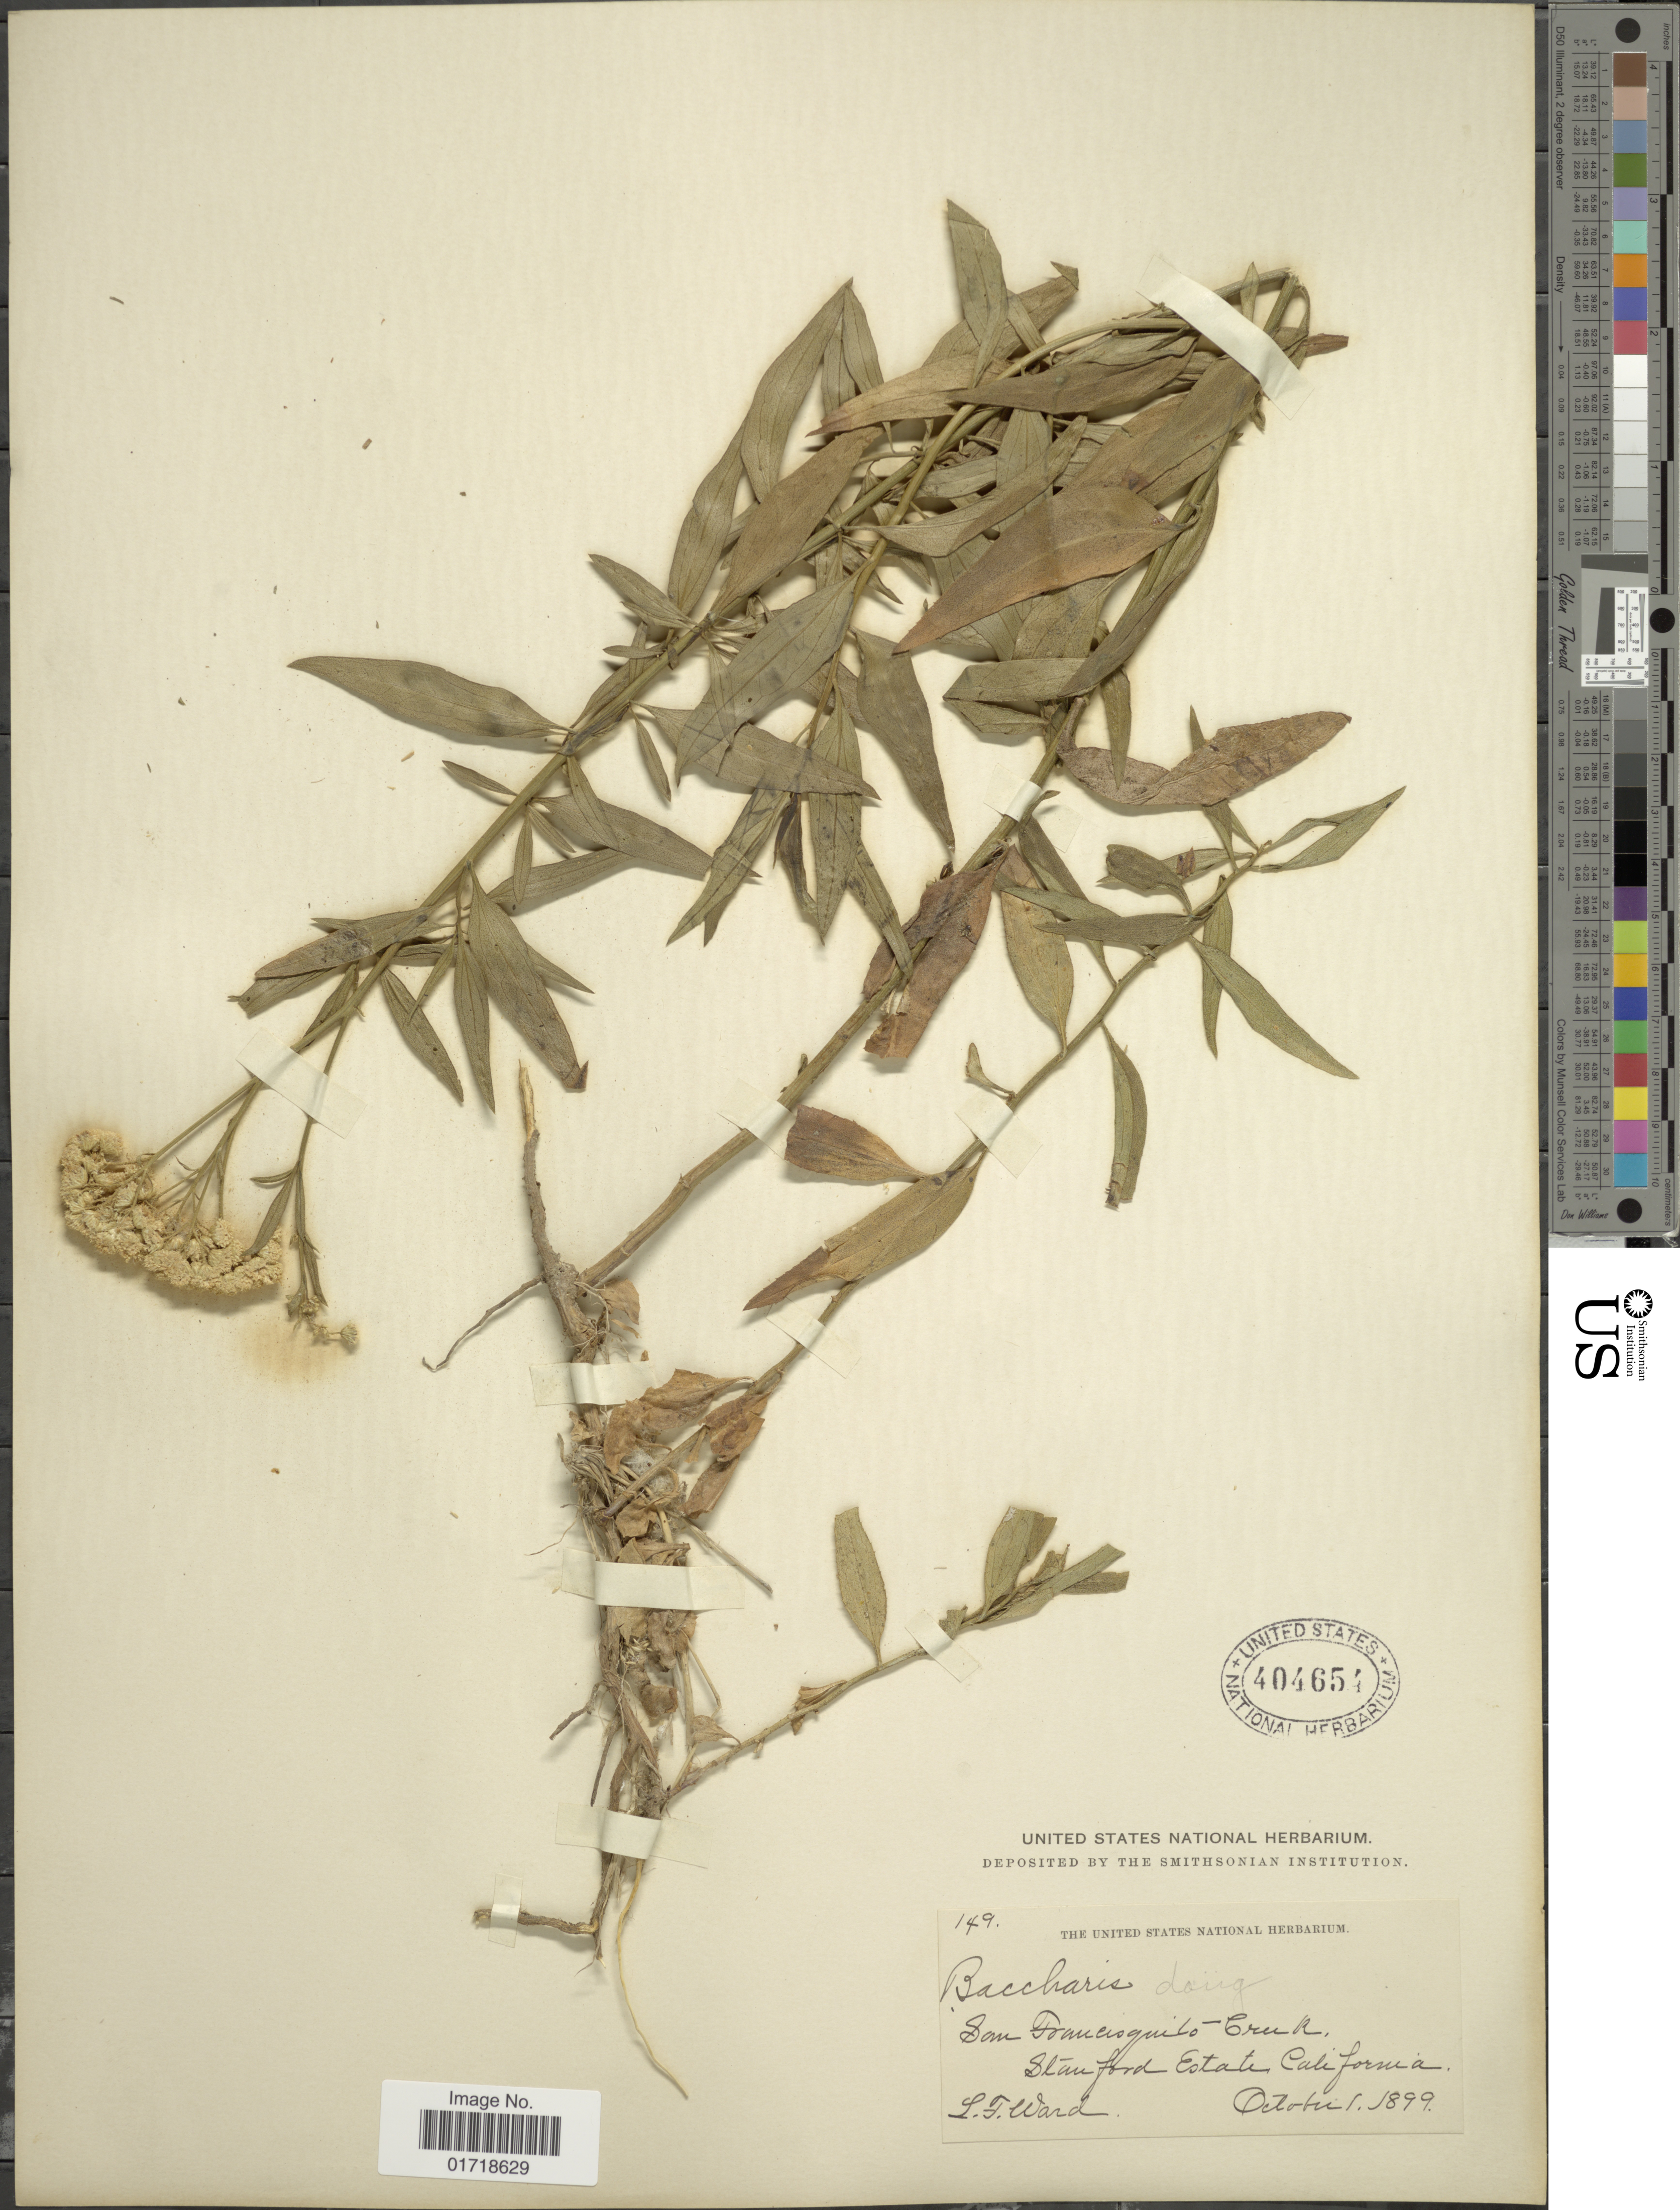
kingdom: Plantae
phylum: Tracheophyta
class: Magnoliopsida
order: Asterales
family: Asteraceae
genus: Baccharis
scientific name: Baccharis douglasii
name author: DC.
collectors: L. Ward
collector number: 149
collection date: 1899-10-01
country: United States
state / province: California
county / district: Santa Clara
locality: San Fomcisquito Creek, Stanford Estate.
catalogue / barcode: US 404654